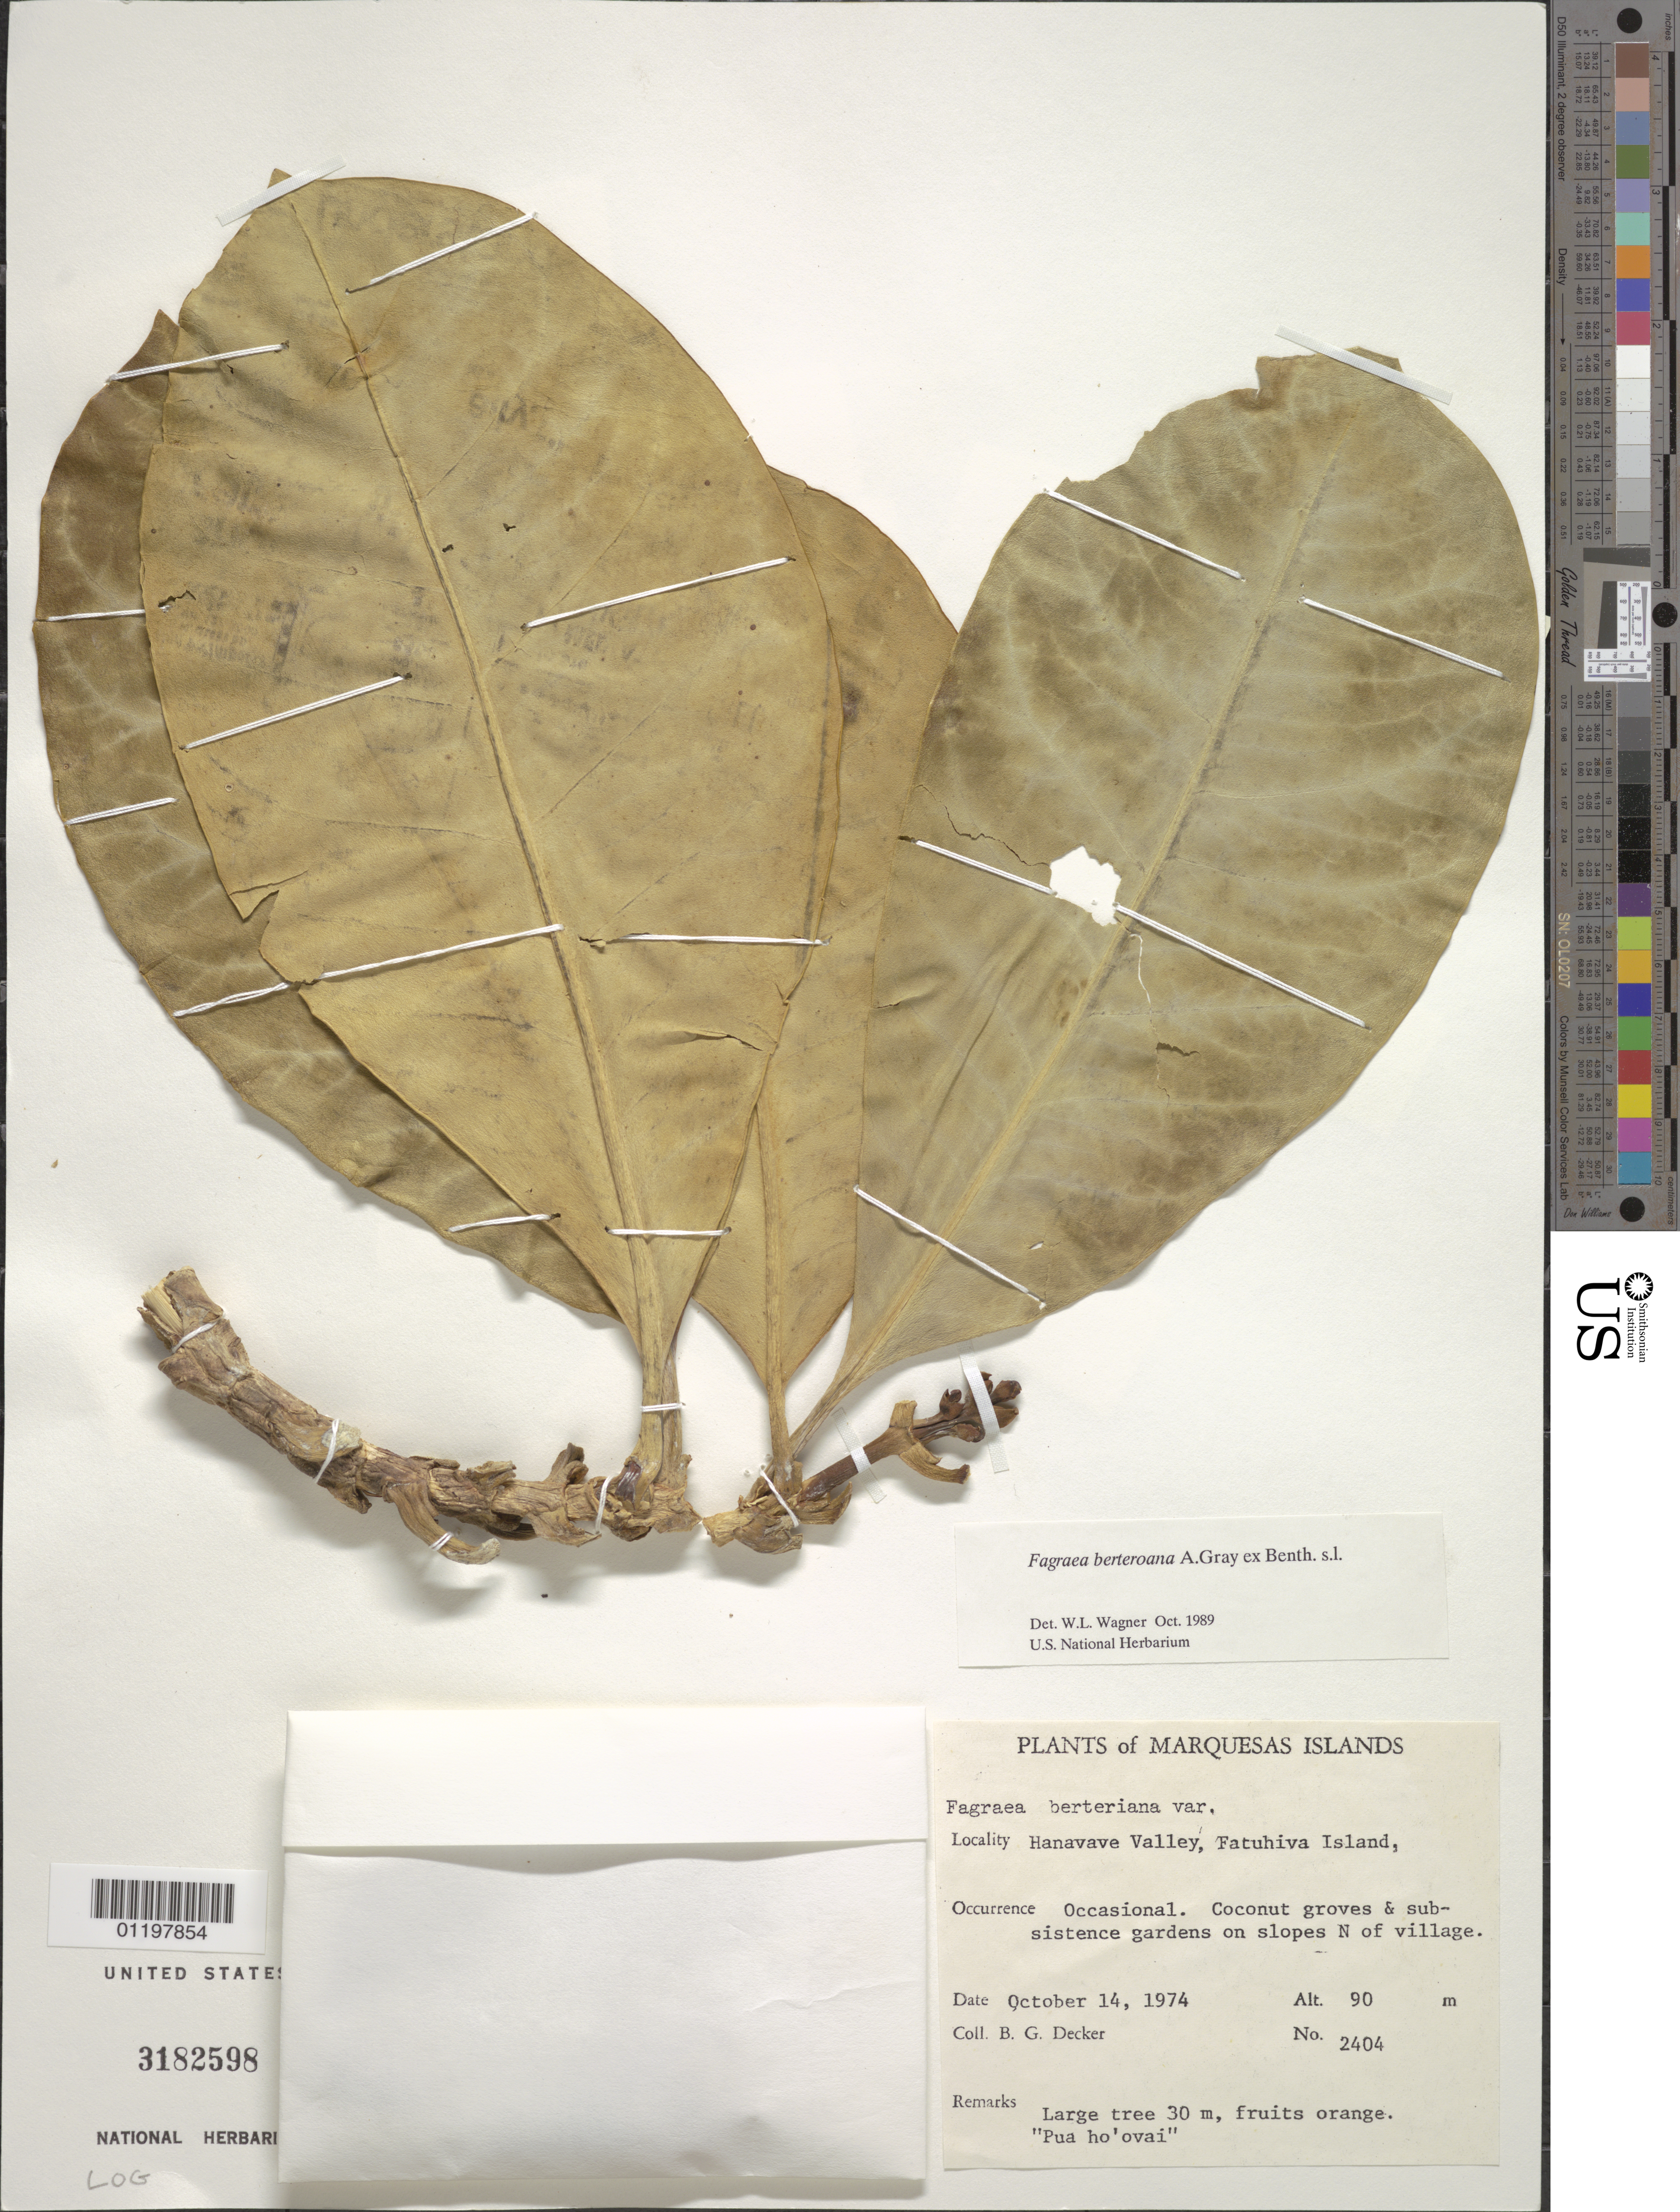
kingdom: Plantae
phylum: Tracheophyta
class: Magnoliopsida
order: Gentianales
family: Gentianaceae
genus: Fagraea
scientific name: Fagraea berteroana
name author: A. Gray ex Benth.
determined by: Wagner, W. L., (BOT), Smithsonian Institution - National Museum of Natural History (UNITED STATES)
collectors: B. G. Decker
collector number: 2404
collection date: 1974-10-14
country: French Polynesia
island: Fatu Hiva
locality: Hanavave Valley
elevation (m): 90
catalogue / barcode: US 3182598